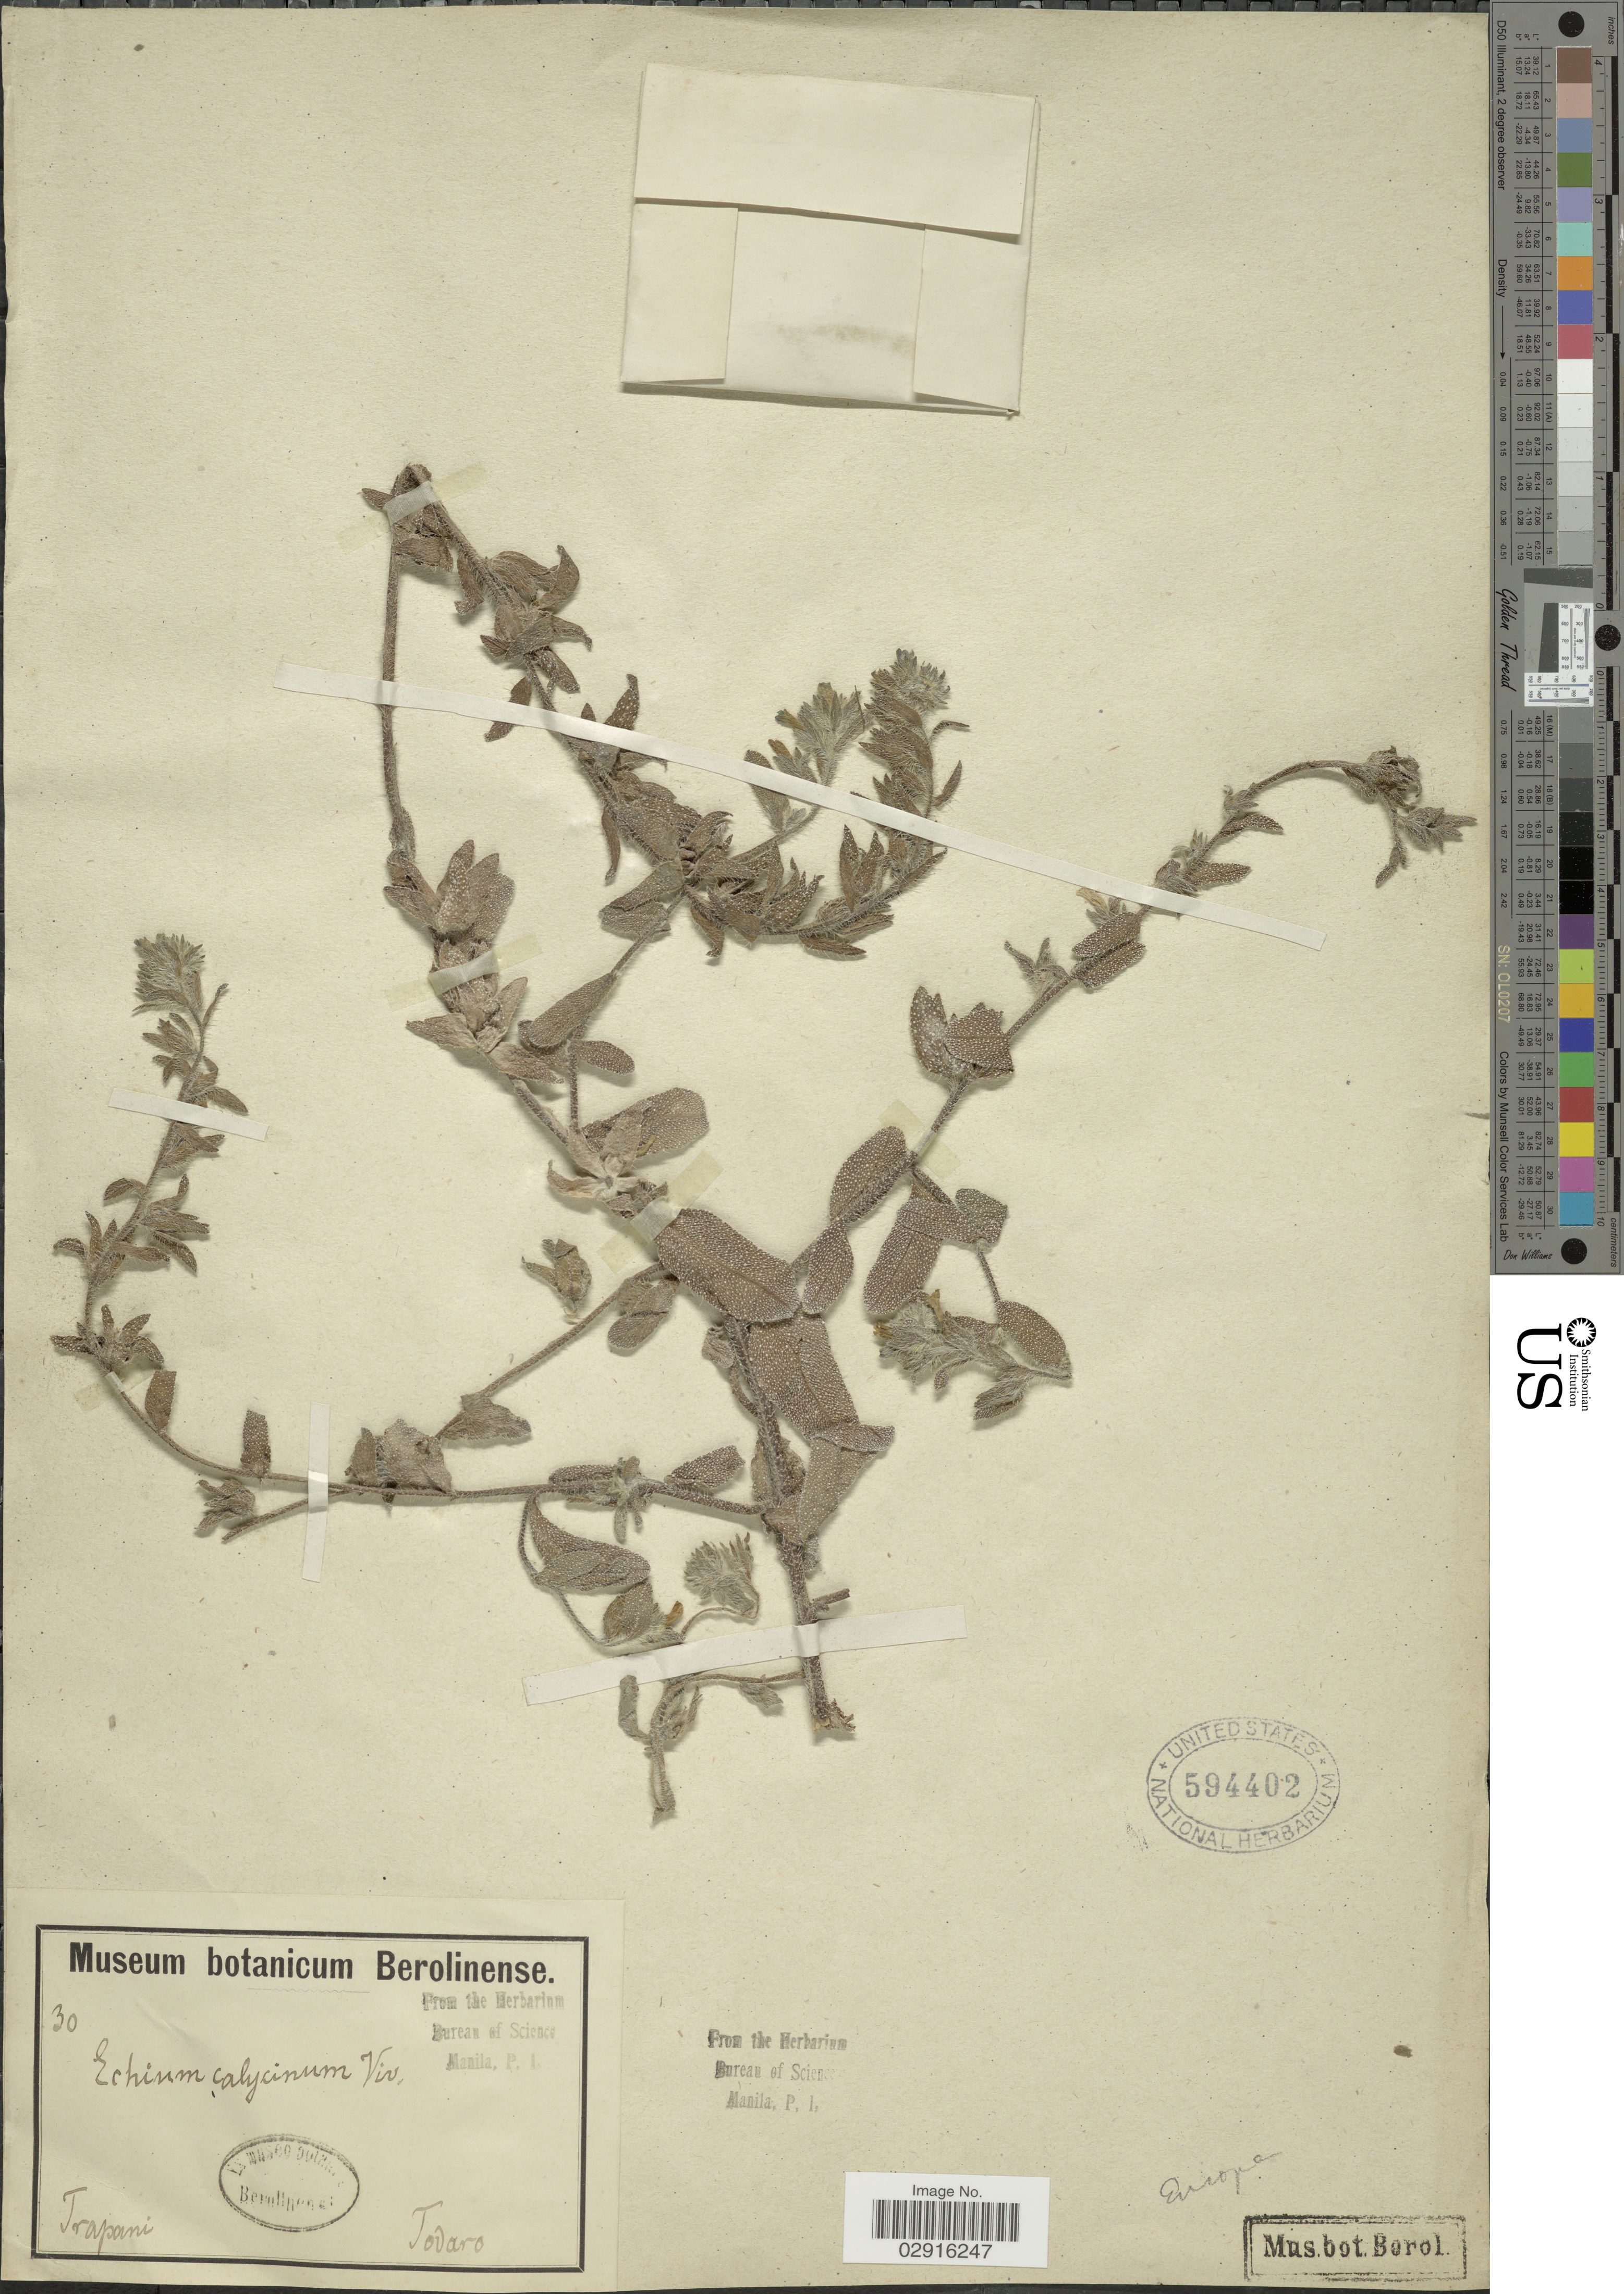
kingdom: Plantae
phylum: Tracheophyta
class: Magnoliopsida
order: Boraginales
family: Boraginaceae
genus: Echium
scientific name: Echium calycinum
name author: Viv.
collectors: Todaro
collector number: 30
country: Italy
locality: Trapani.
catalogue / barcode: US 594402